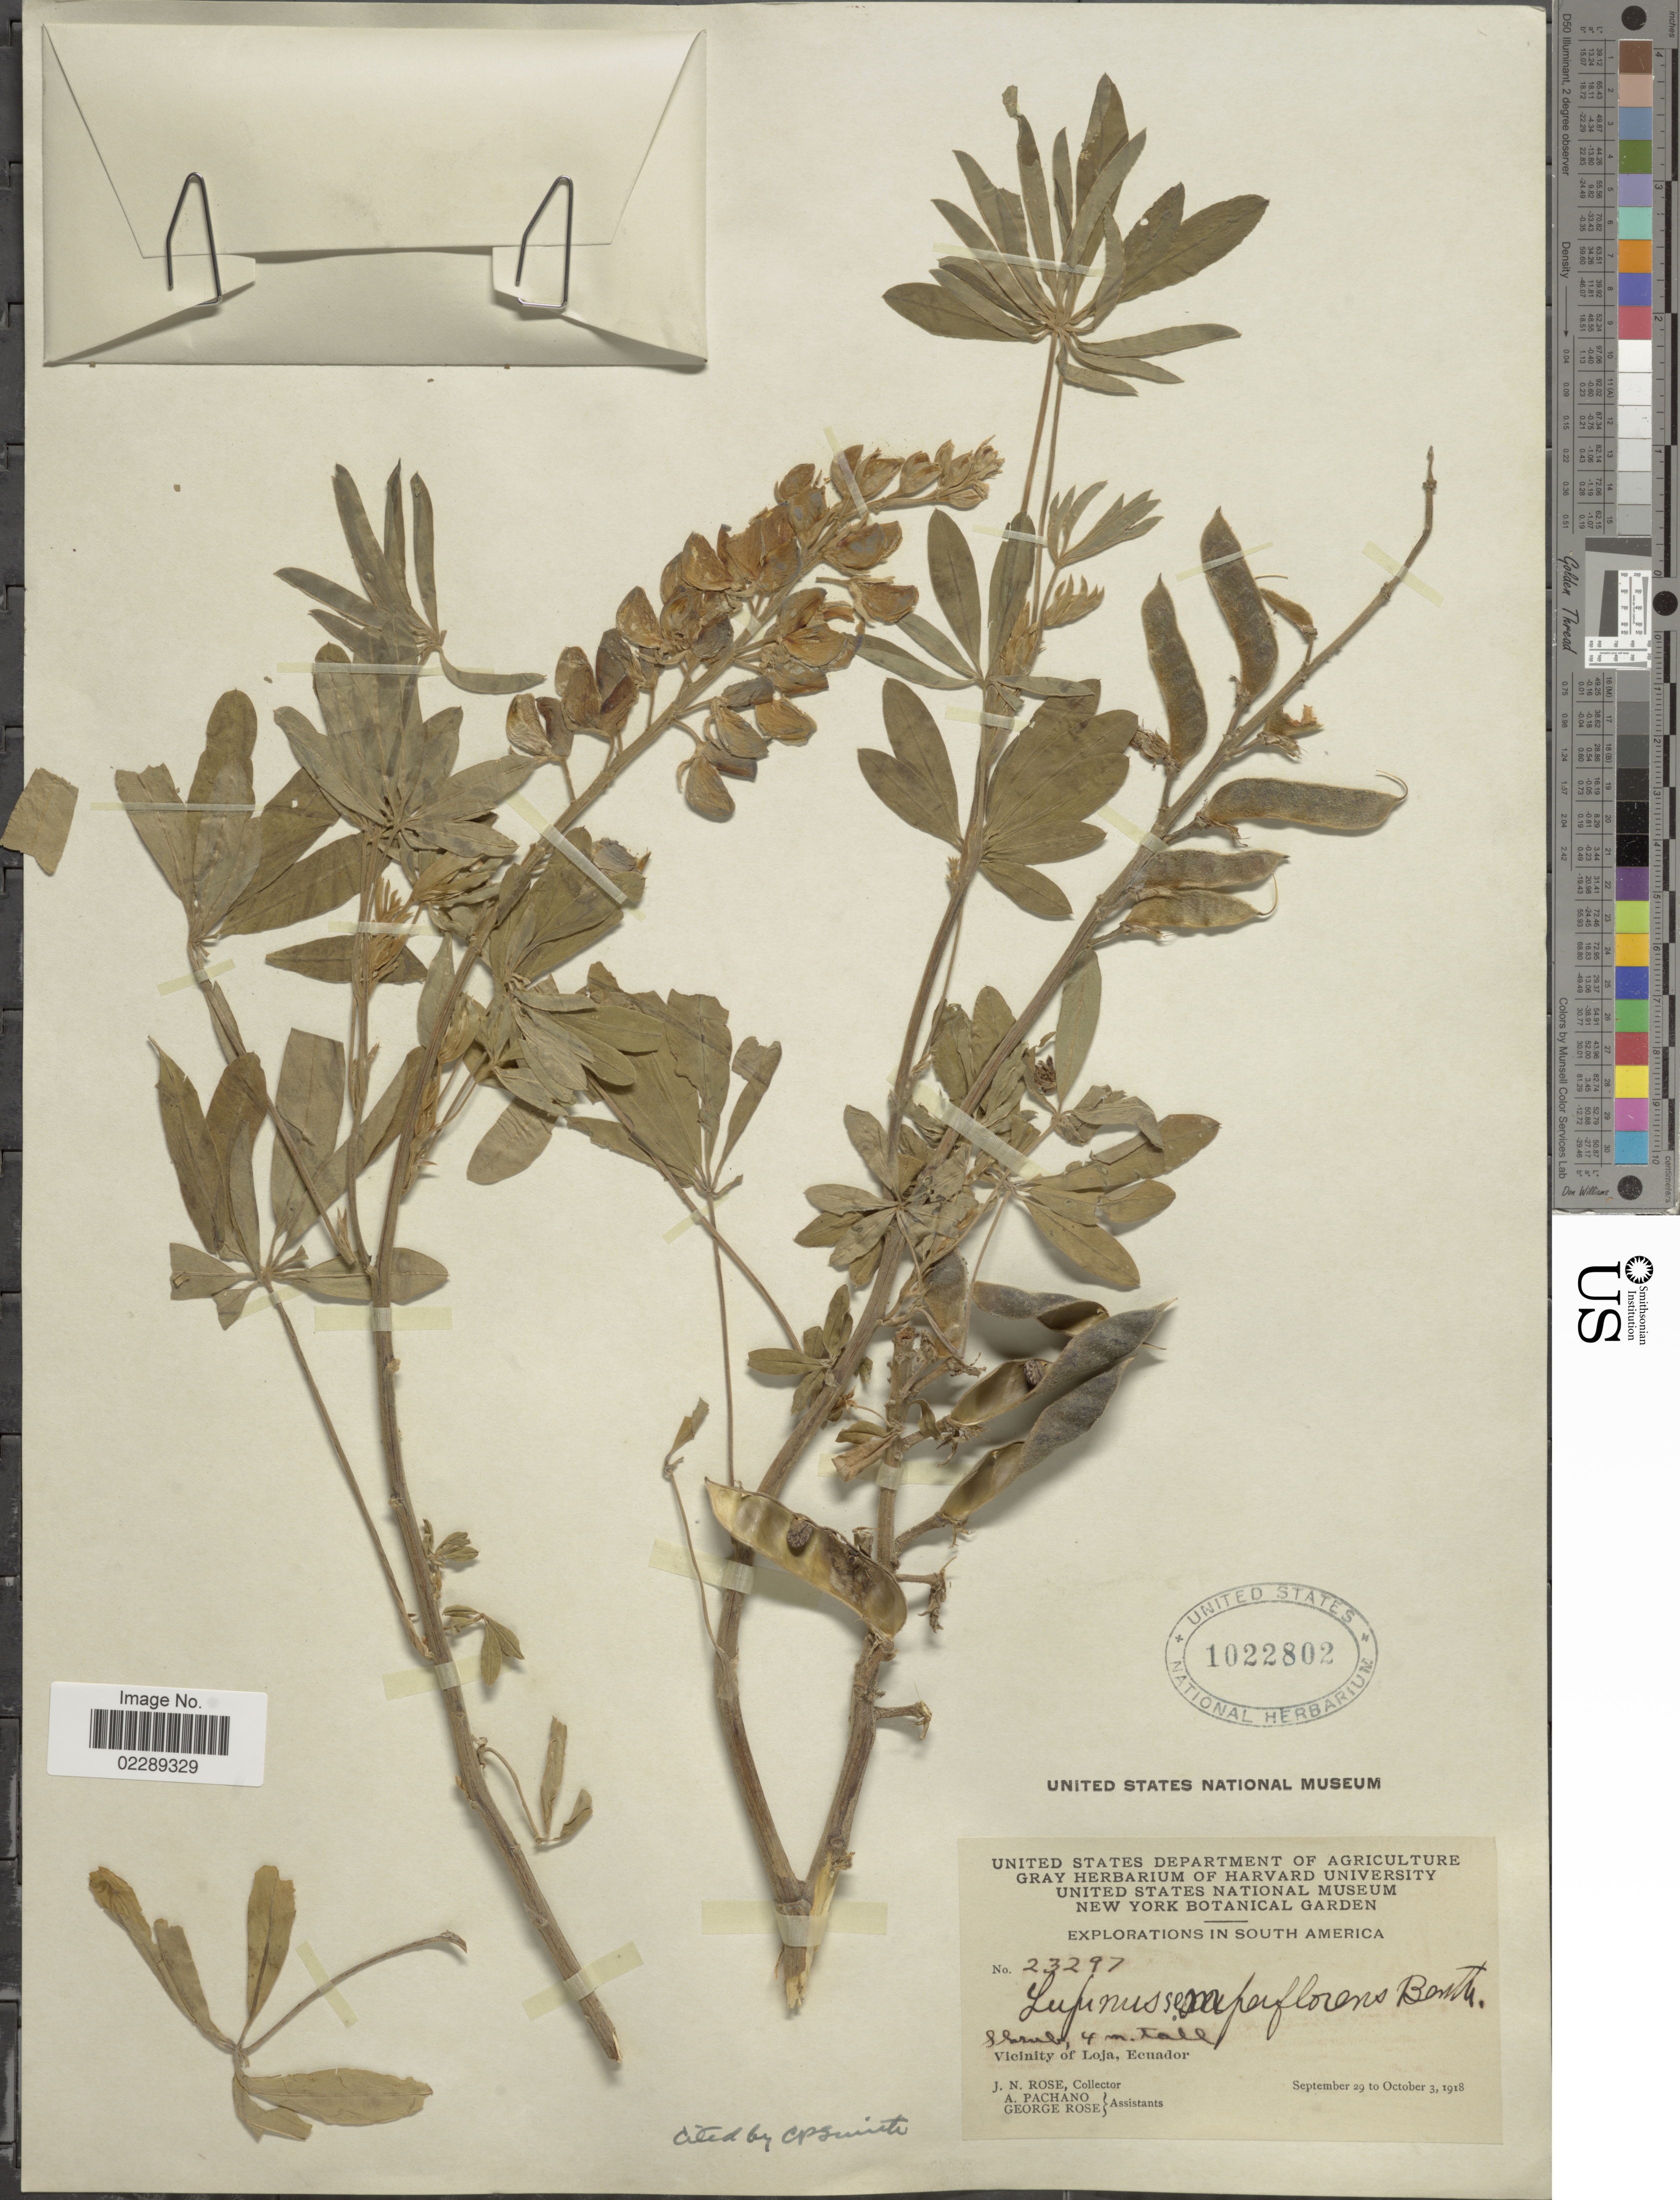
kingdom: Plantae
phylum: Tracheophyta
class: Magnoliopsida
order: Fabales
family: Fabaceae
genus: Lupinus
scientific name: Lupinus semperflorens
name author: Hartw. ex Benth.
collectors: J. N. Rose, A. Pachano & G. Rose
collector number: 23297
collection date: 1918-09-29/1918-10-03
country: Ecuador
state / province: Loja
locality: Vicinity of Loja, Ecuador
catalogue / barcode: US 1022802